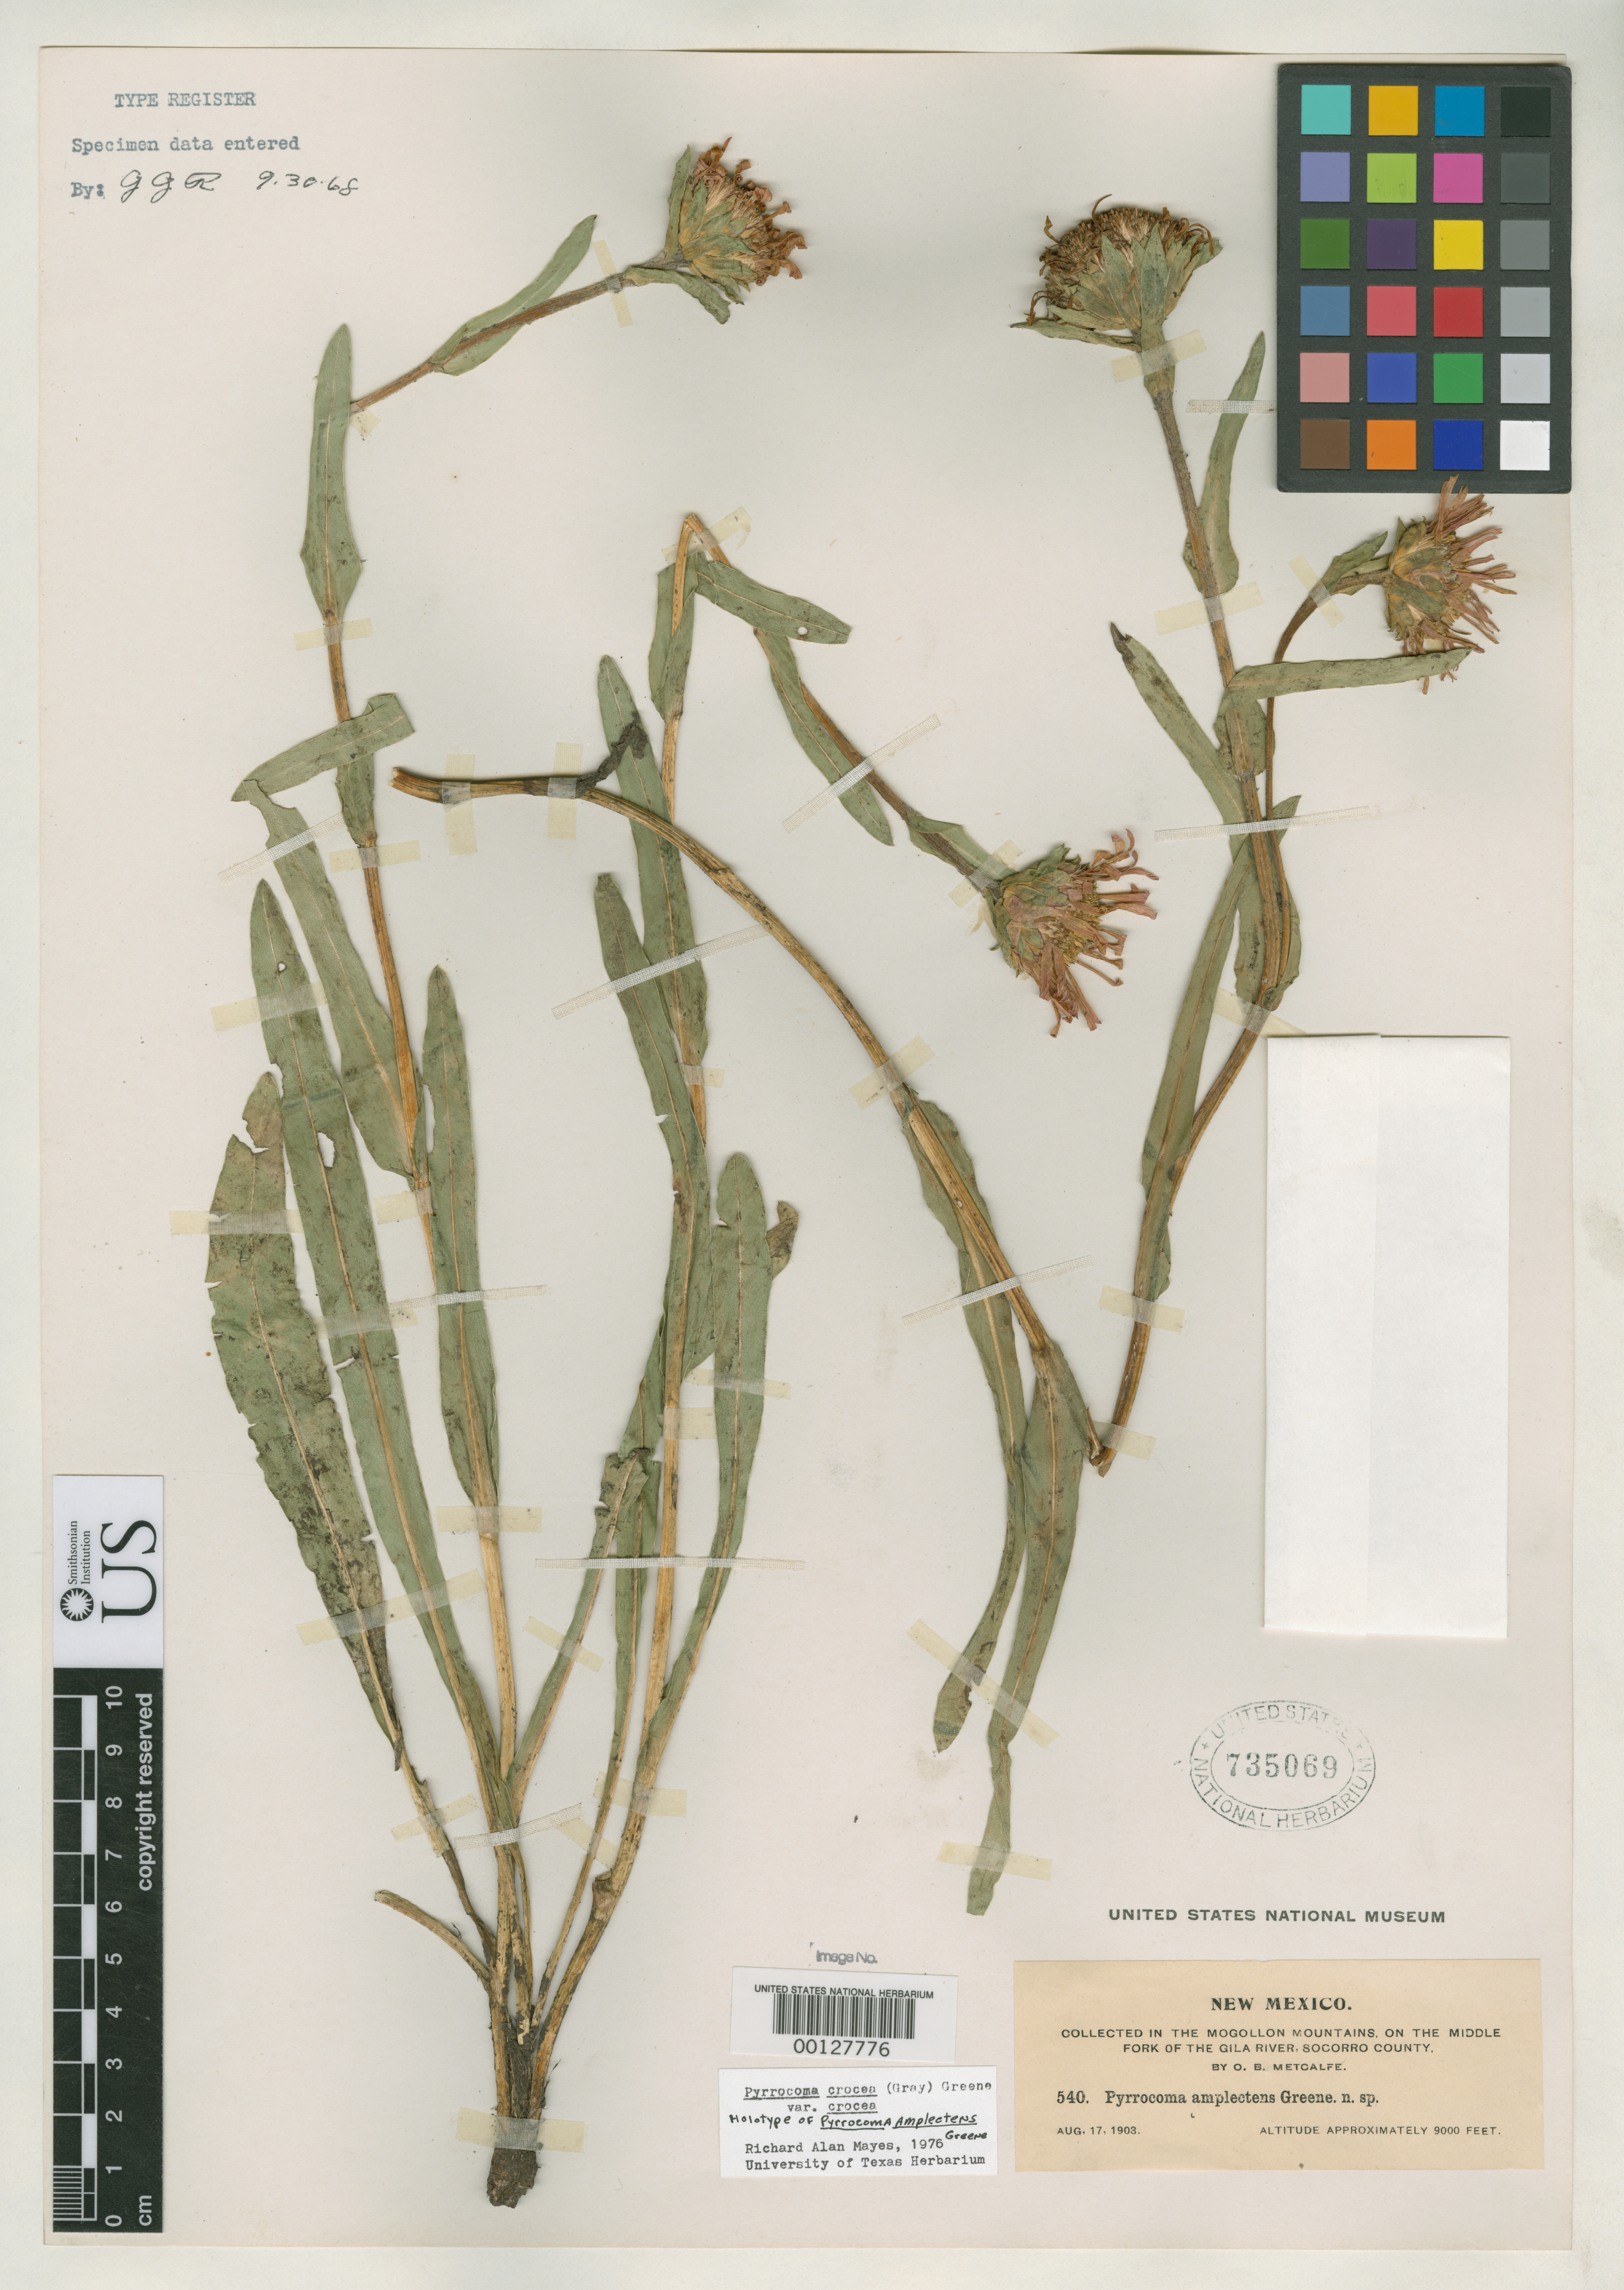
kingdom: Plantae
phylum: Tracheophyta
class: Magnoliopsida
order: Asterales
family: Asteraceae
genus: Pyrrocoma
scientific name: Pyrrocoma amplectens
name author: Greene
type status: Isotype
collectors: O. B. Metcalfe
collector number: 540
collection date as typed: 17 Aug 1903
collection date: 1903-08-17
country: United States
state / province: New Mexico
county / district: Socorro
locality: Mogollon Mts.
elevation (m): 2743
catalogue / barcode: US 735069